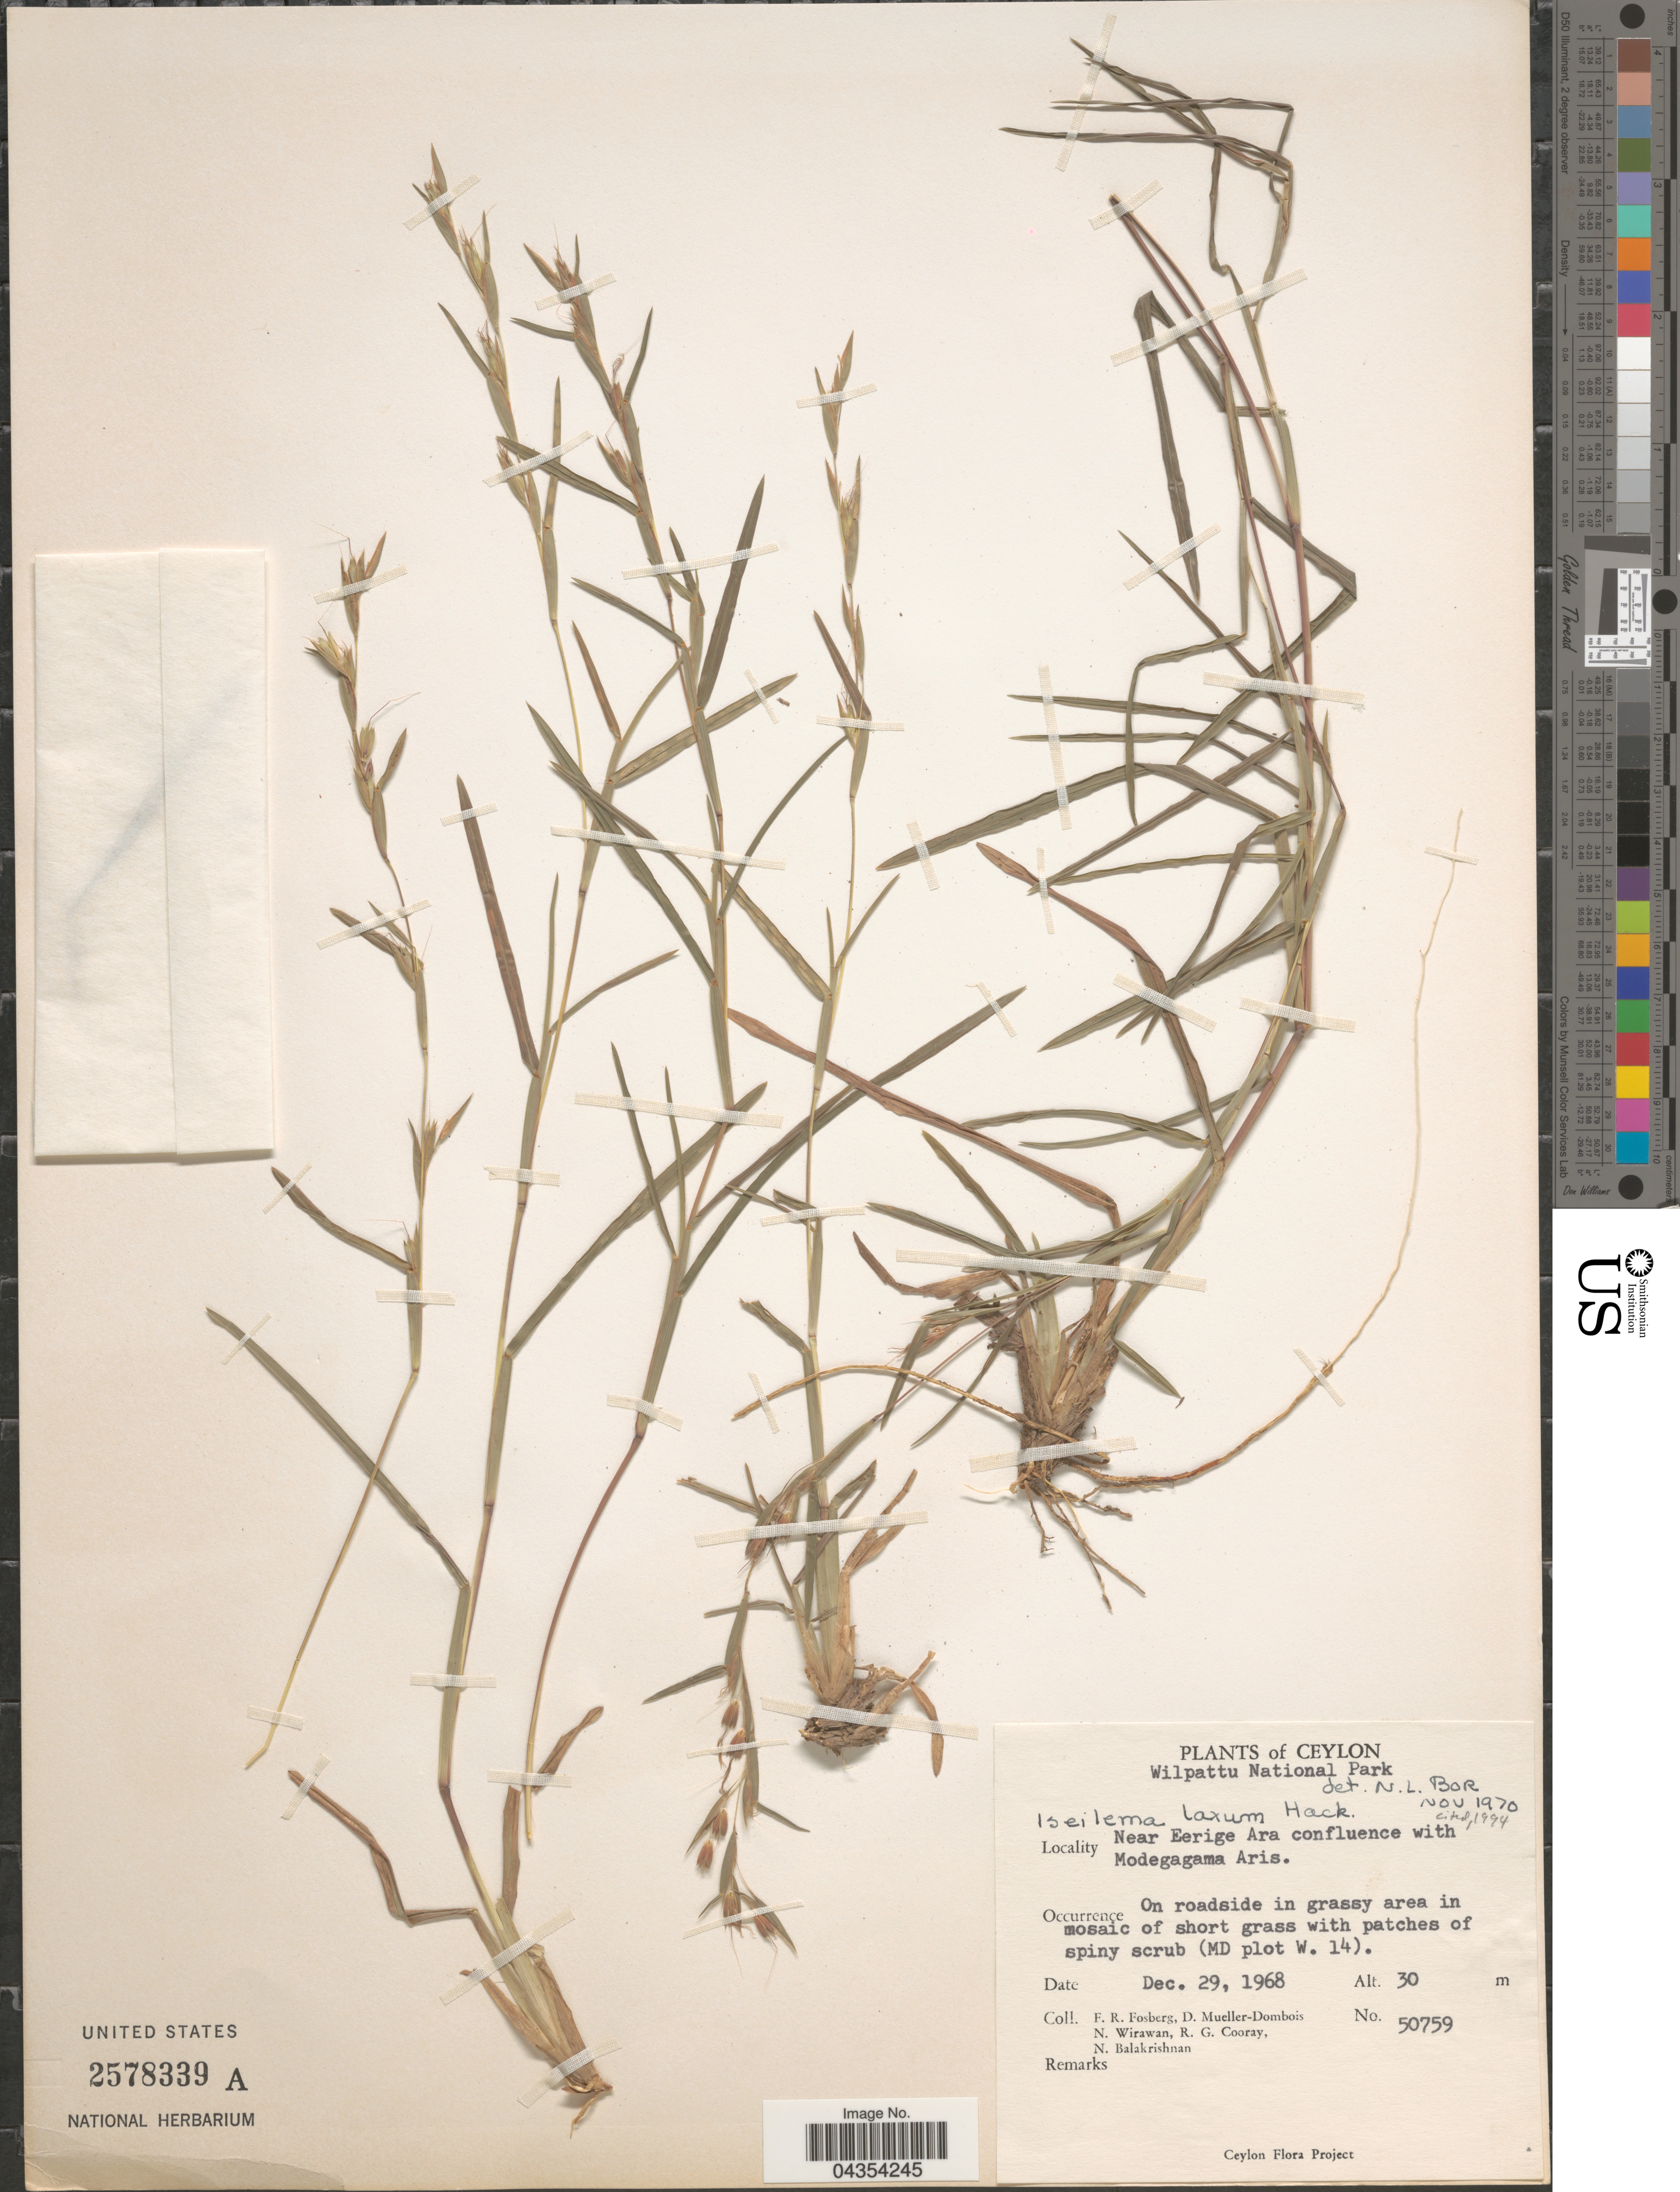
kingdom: Plantae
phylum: Tracheophyta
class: Liliopsida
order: Poales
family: Poaceae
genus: Iseilema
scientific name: Iseilema prostratum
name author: (L.) Andersson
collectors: F. R. Fosberg, D. Mueller-Dombois, N. Wirawan, R. Cooray & N. Balakrishnan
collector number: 50759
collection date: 1968-12-29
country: Sri Lanka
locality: Ceylon. Wilpattu National Park. Near Eerige Ara confluence with Modegagama Aris. (MD plot W. 14).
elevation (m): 30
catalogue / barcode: US 2578339A